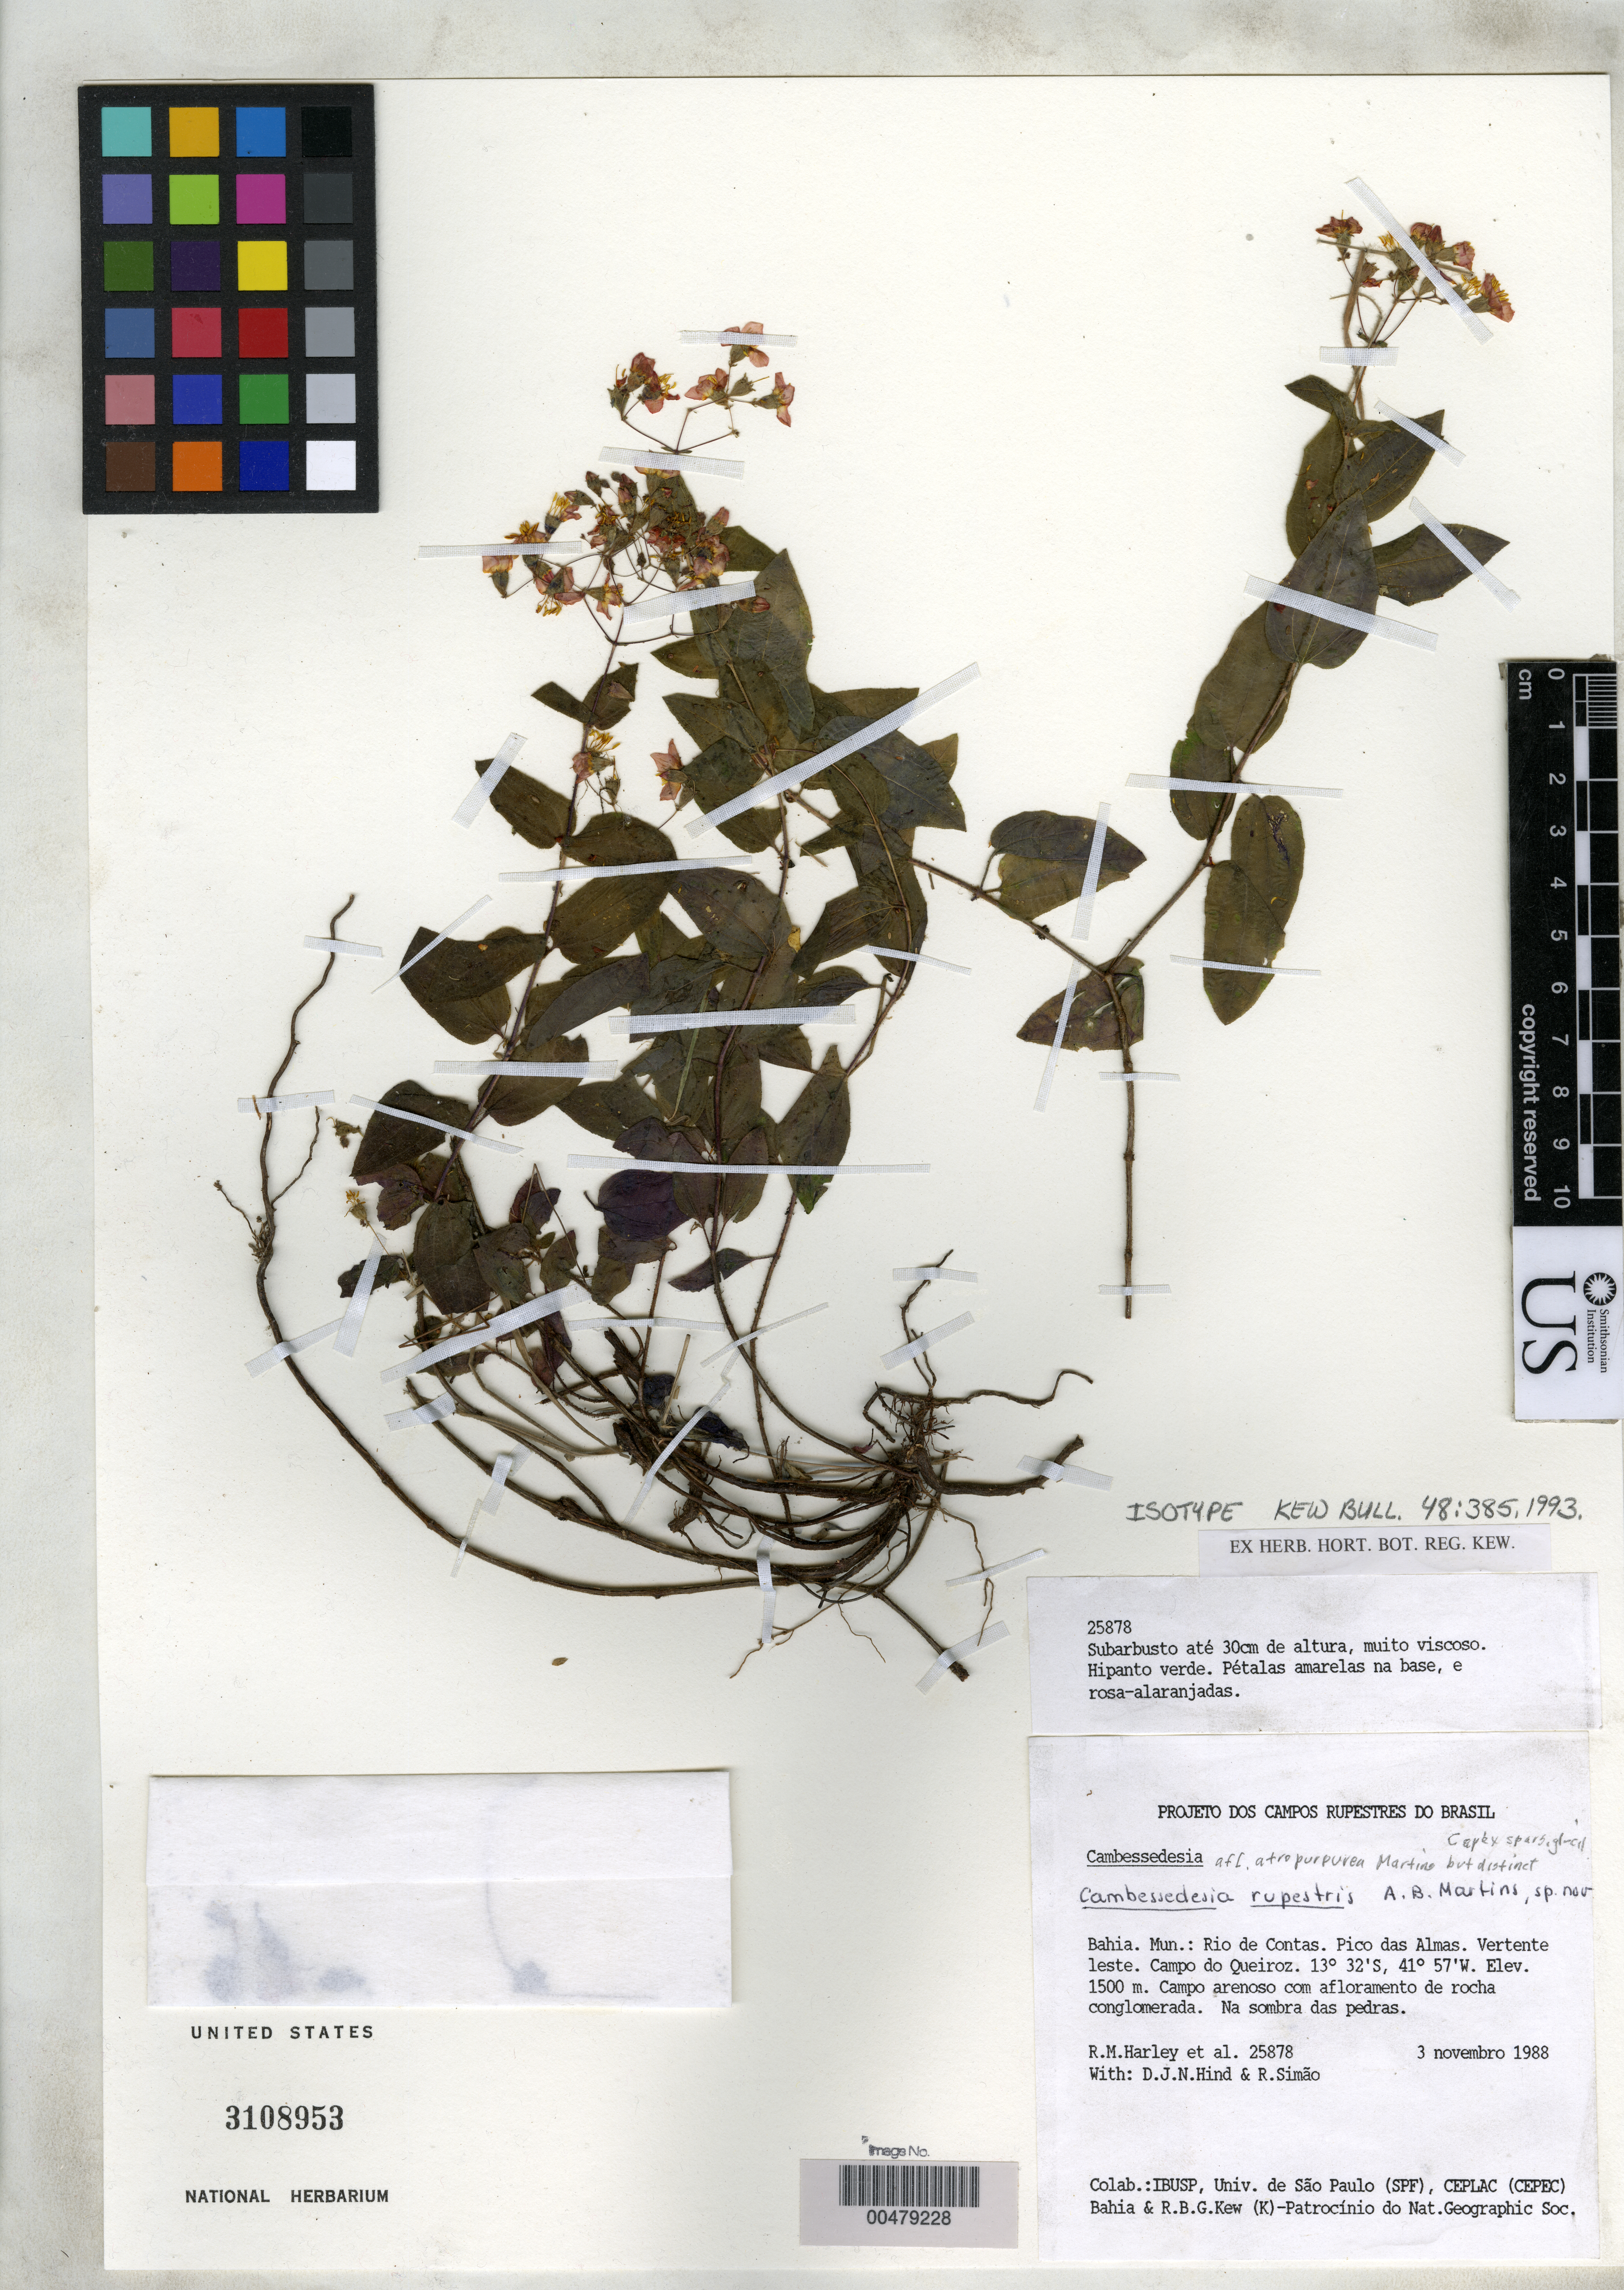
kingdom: Plantae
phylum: Tracheophyta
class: Magnoliopsida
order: Myrtales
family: Melastomataceae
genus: Cambessedesia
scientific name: Cambessedesia rupestris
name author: A.B. Martins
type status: Isotype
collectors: R. M. Harley, D. J. N. Hind & R. Simao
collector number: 25878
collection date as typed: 03 Nov 1988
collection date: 1988-11-03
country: Brazil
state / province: Bahia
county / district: Rio de Contas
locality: Pico das Almas, vertente leste, Campo de Queiroz.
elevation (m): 1500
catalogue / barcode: US 3108953